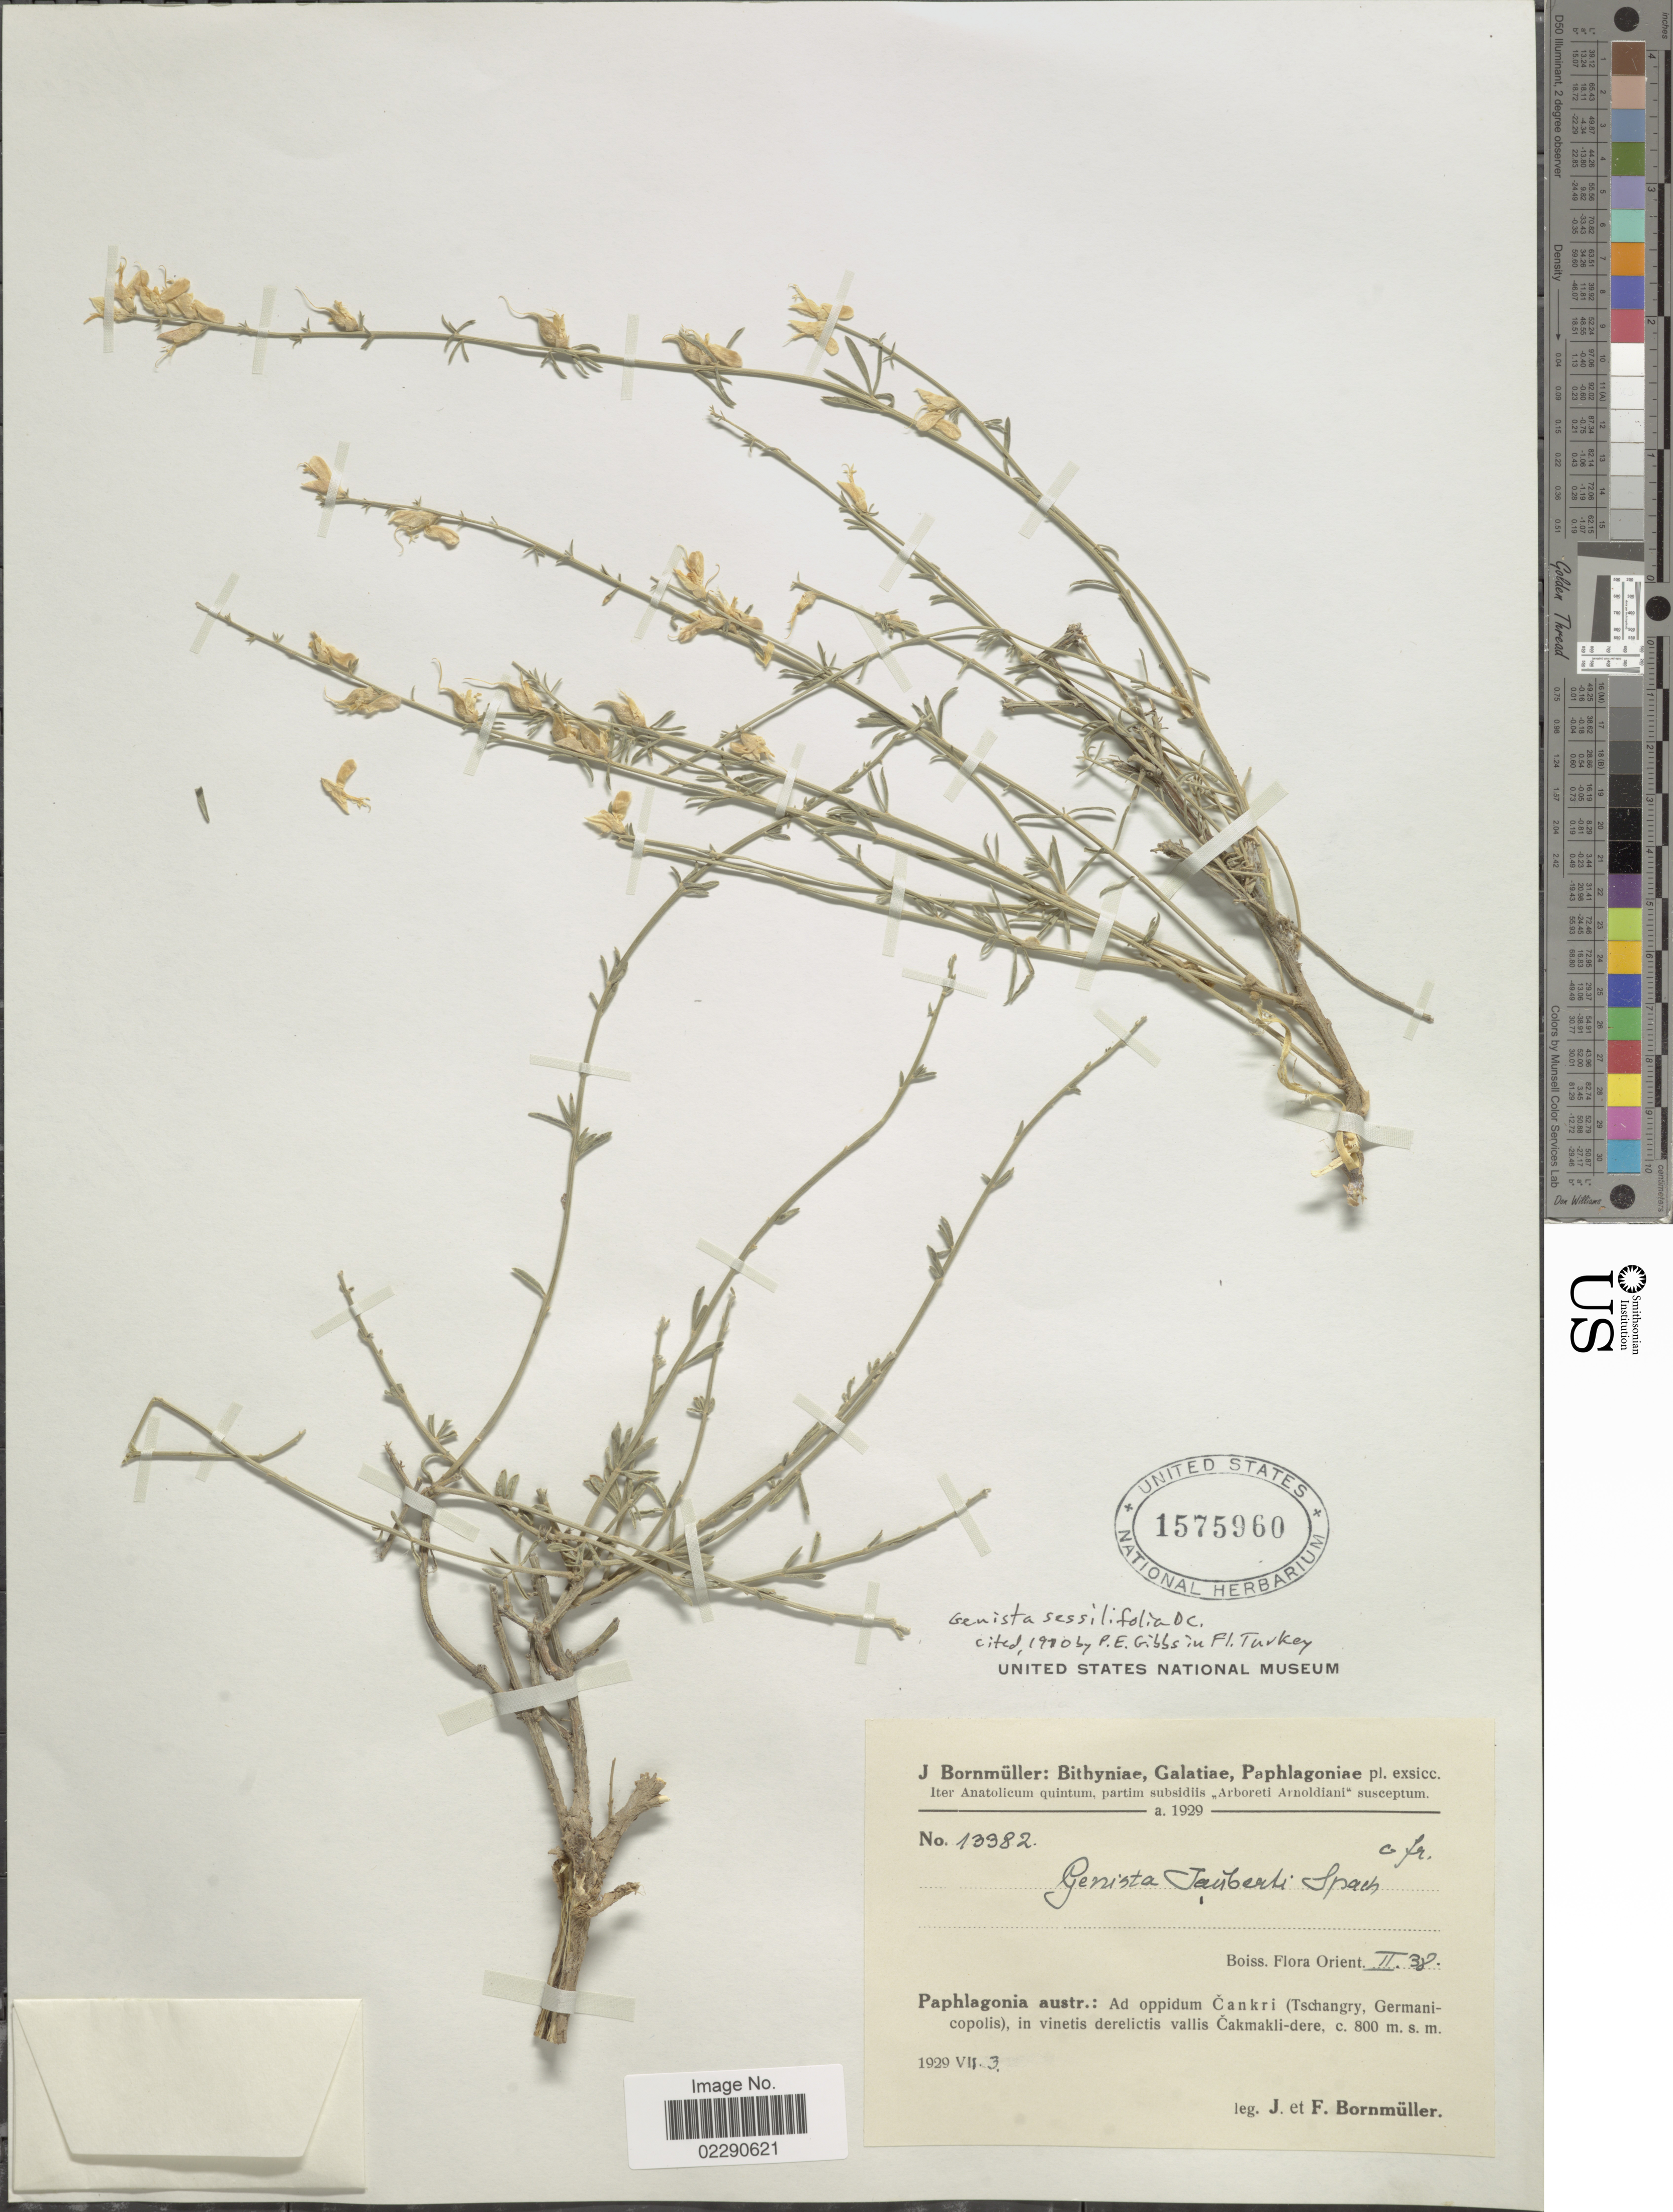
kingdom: Plantae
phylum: Tracheophyta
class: Magnoliopsida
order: Fabales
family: Fabaceae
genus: Genista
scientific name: Genista sessilifolia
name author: DC.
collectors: J. Bornmüller & F. Bornmüller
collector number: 13382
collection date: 1929-07-03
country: Romania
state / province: Galati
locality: Bithyniae, Galatiae, Paphlagoniae, Paphlagoniae Austr. ad oppidum Cankri (Tschangry, Germanicopolis), vallis Cakmakli-dere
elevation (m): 800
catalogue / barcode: US 1575960